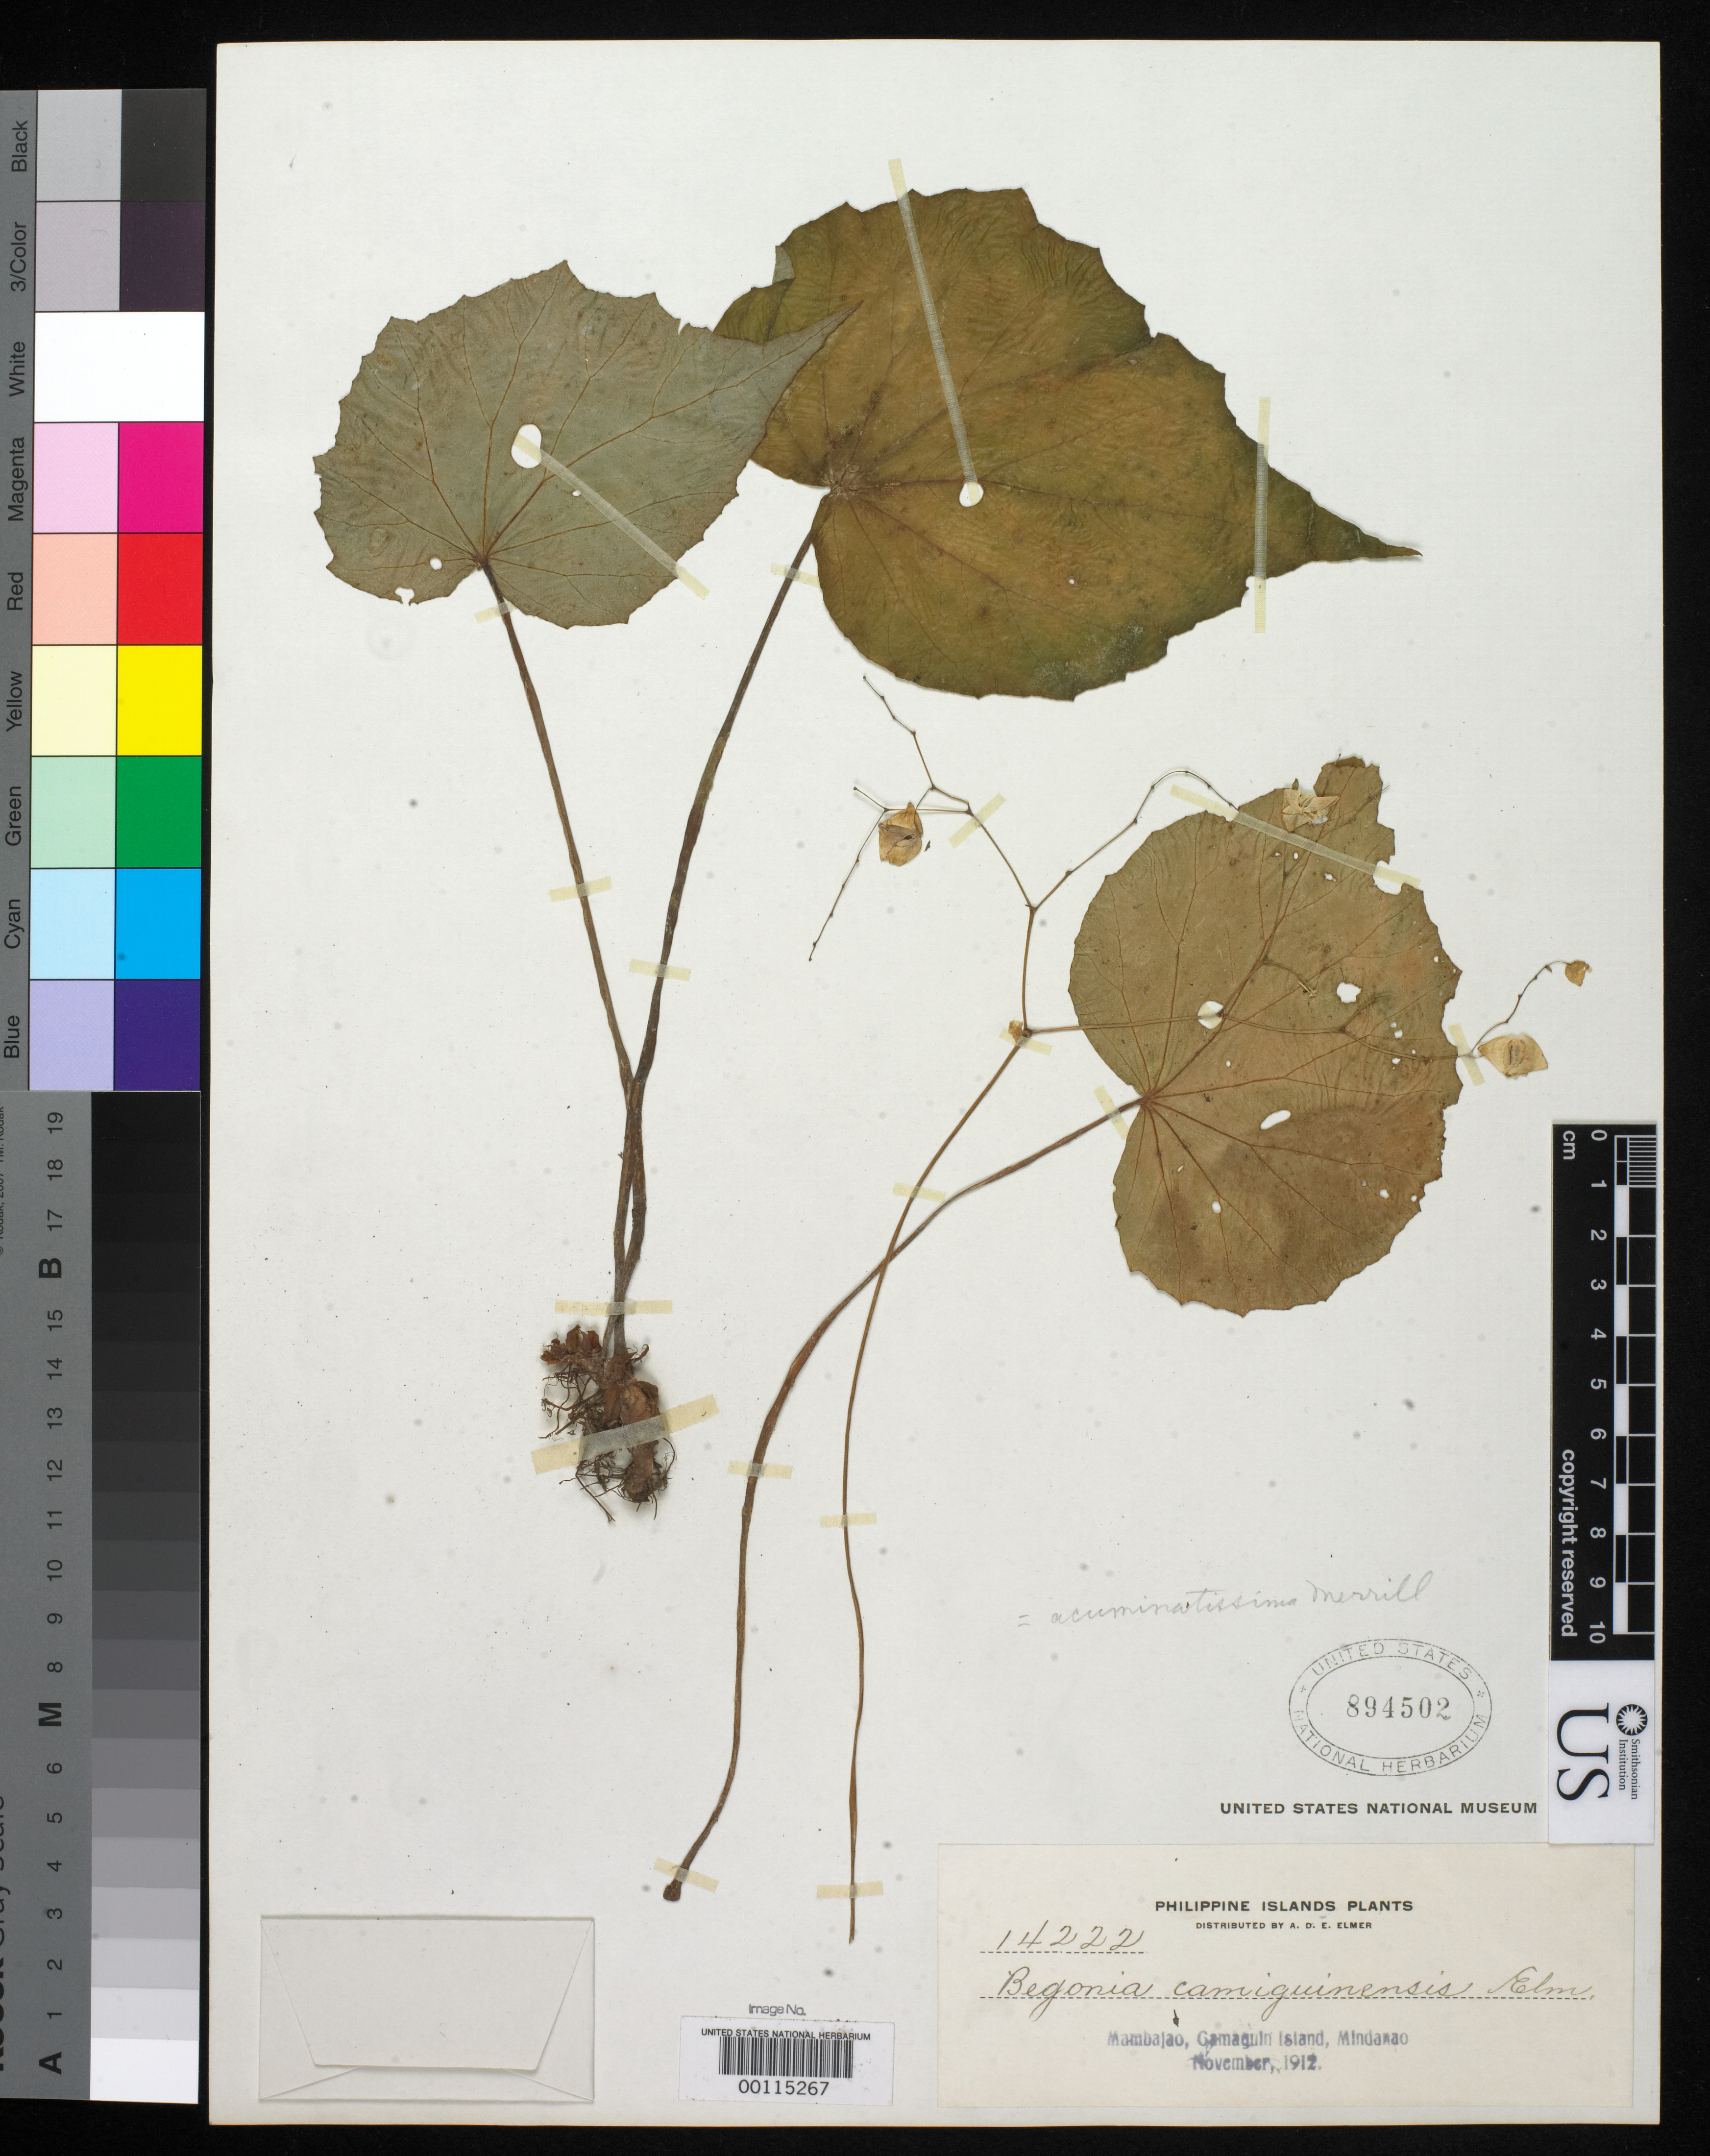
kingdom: Plantae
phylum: Tracheophyta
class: Magnoliopsida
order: Cucurbitales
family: Begoniaceae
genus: Begonia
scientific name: Begonia camiguinensis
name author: Elmer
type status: Isotype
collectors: A. D. E. Elmer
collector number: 14222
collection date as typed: Nov 1912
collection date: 1912-11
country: Philippines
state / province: Northern Mindanao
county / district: Camiguin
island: Camiguin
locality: Mambajao.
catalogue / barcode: US 894502